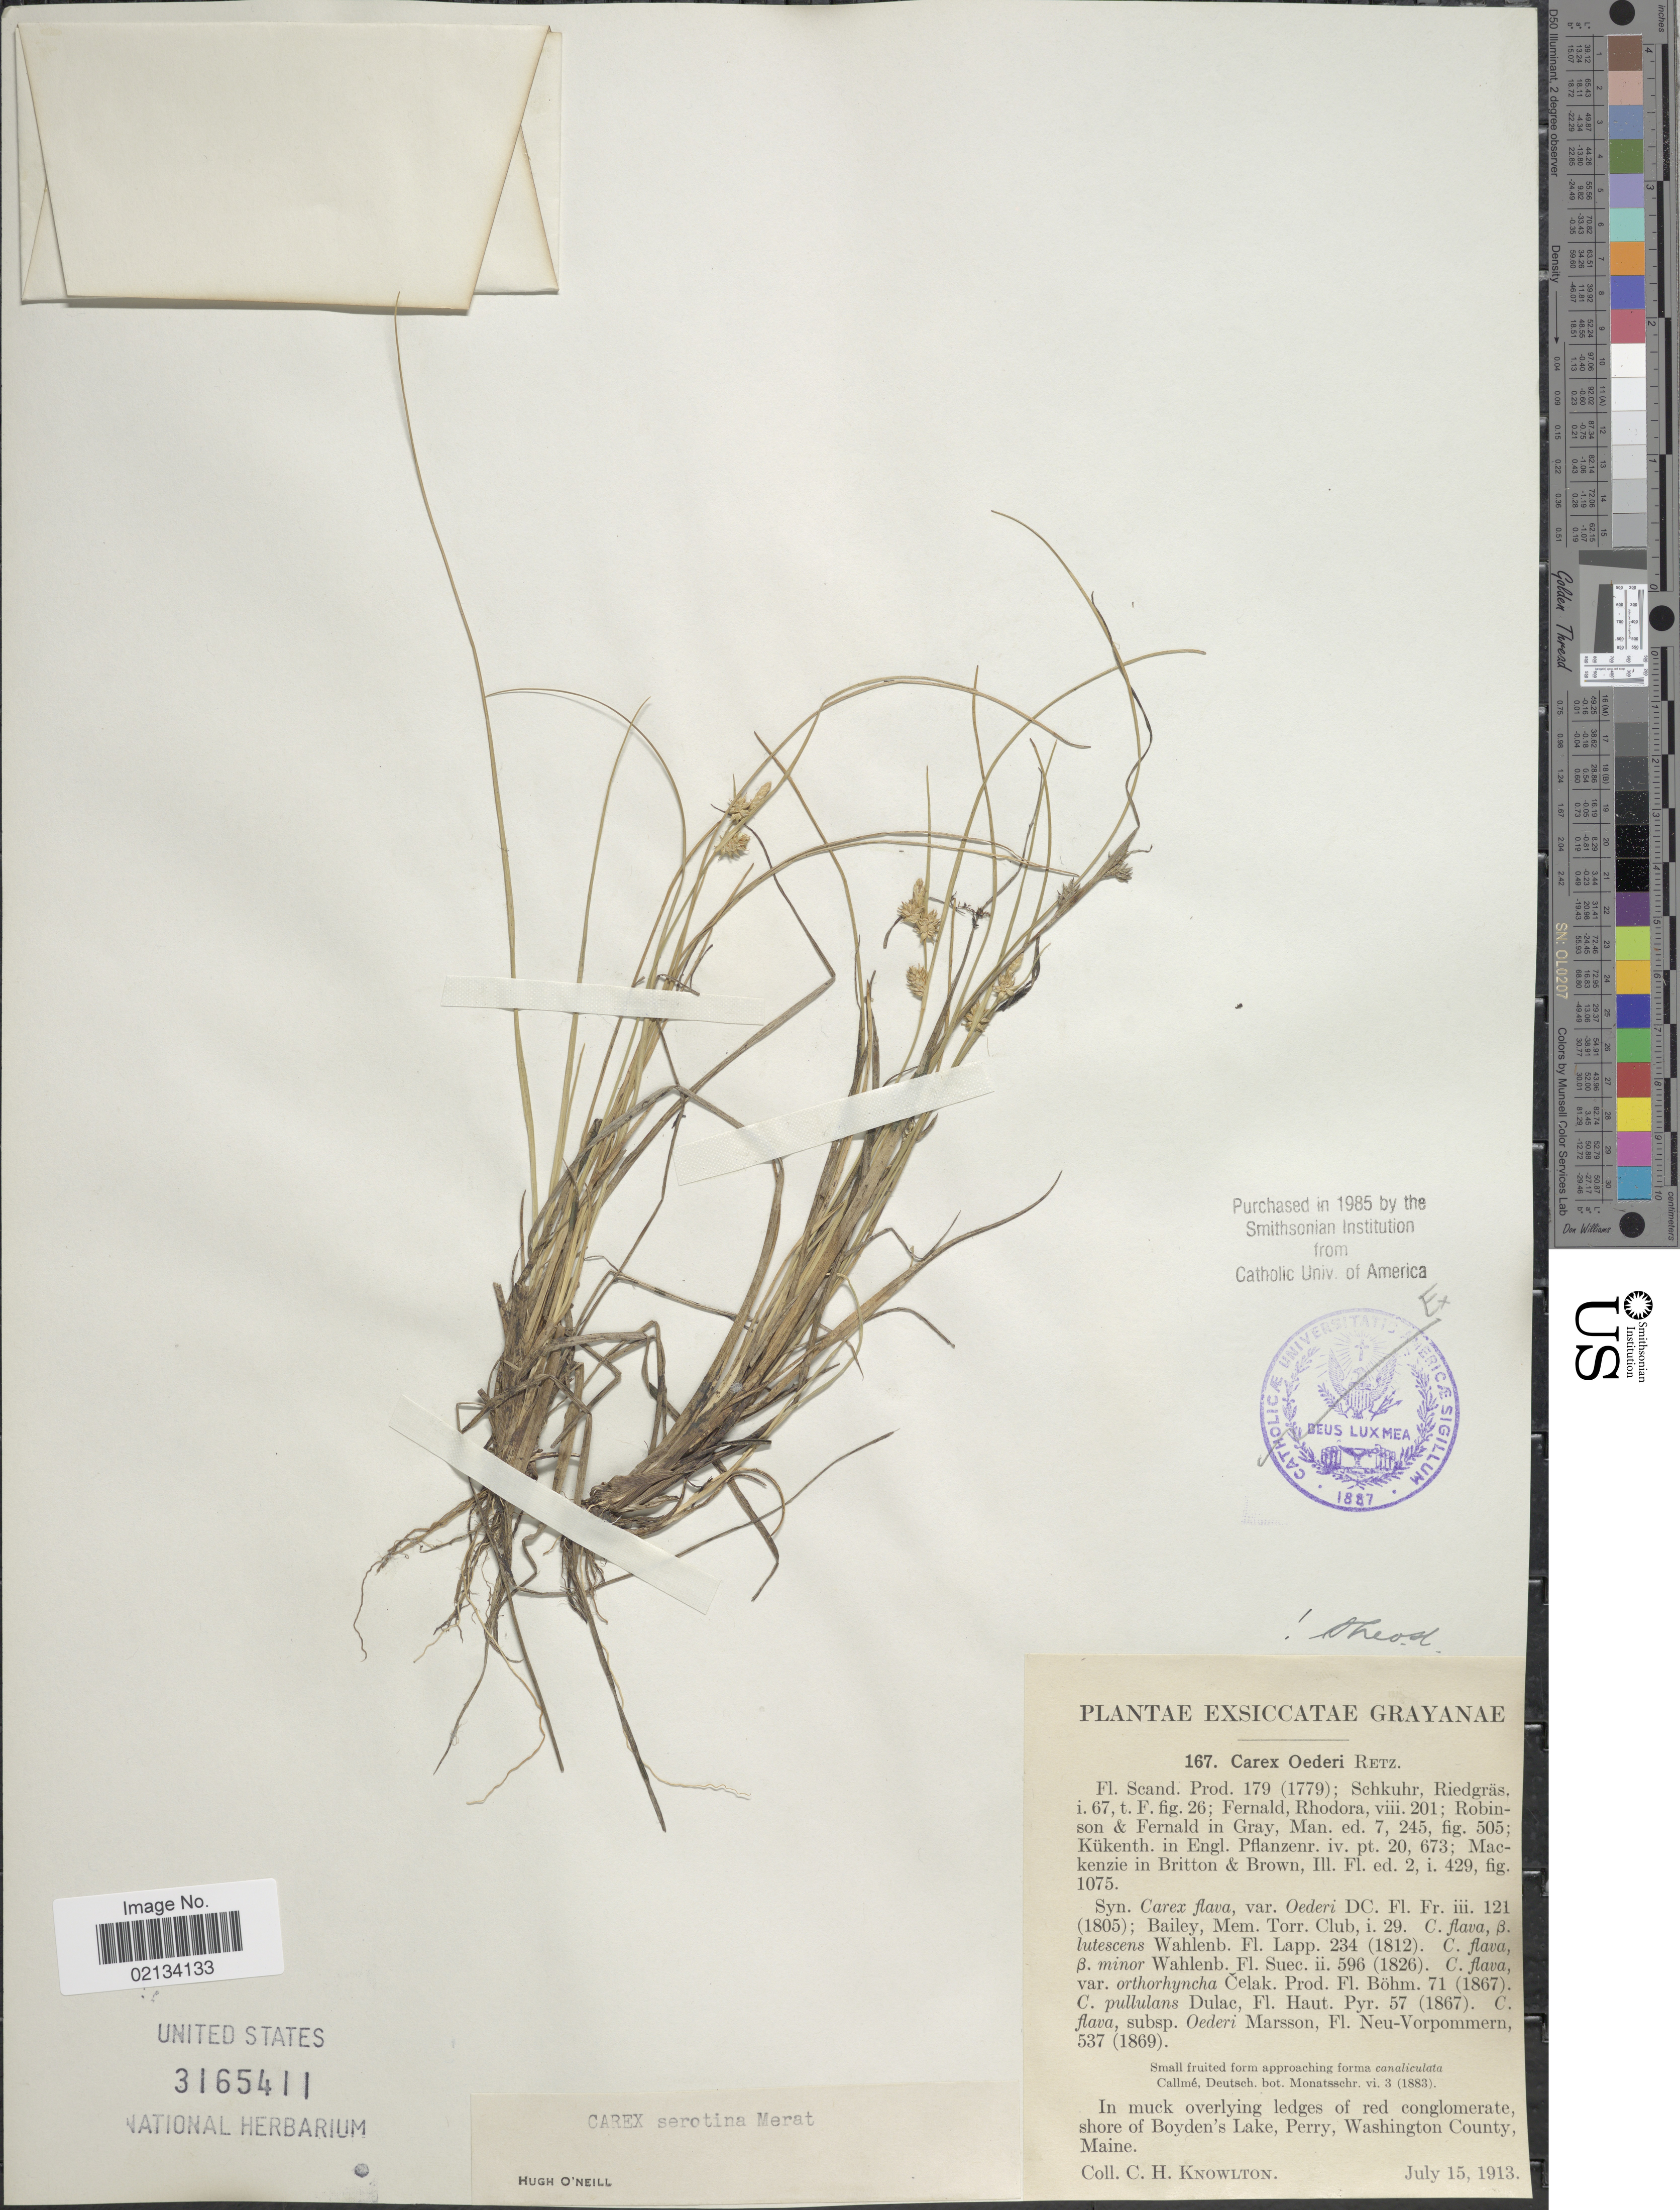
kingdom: Plantae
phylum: Tracheophyta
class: Liliopsida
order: Poales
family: Cyperaceae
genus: Carex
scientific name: Carex oederi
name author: Retz.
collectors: C. H. Knowlton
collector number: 167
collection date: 1913-07-15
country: United States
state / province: Maine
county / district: Washington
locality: Grayanae, in muck overlying ledges of red conglomerate shore of Boyden's Lake, Perry, Washington County.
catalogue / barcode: US 3165411